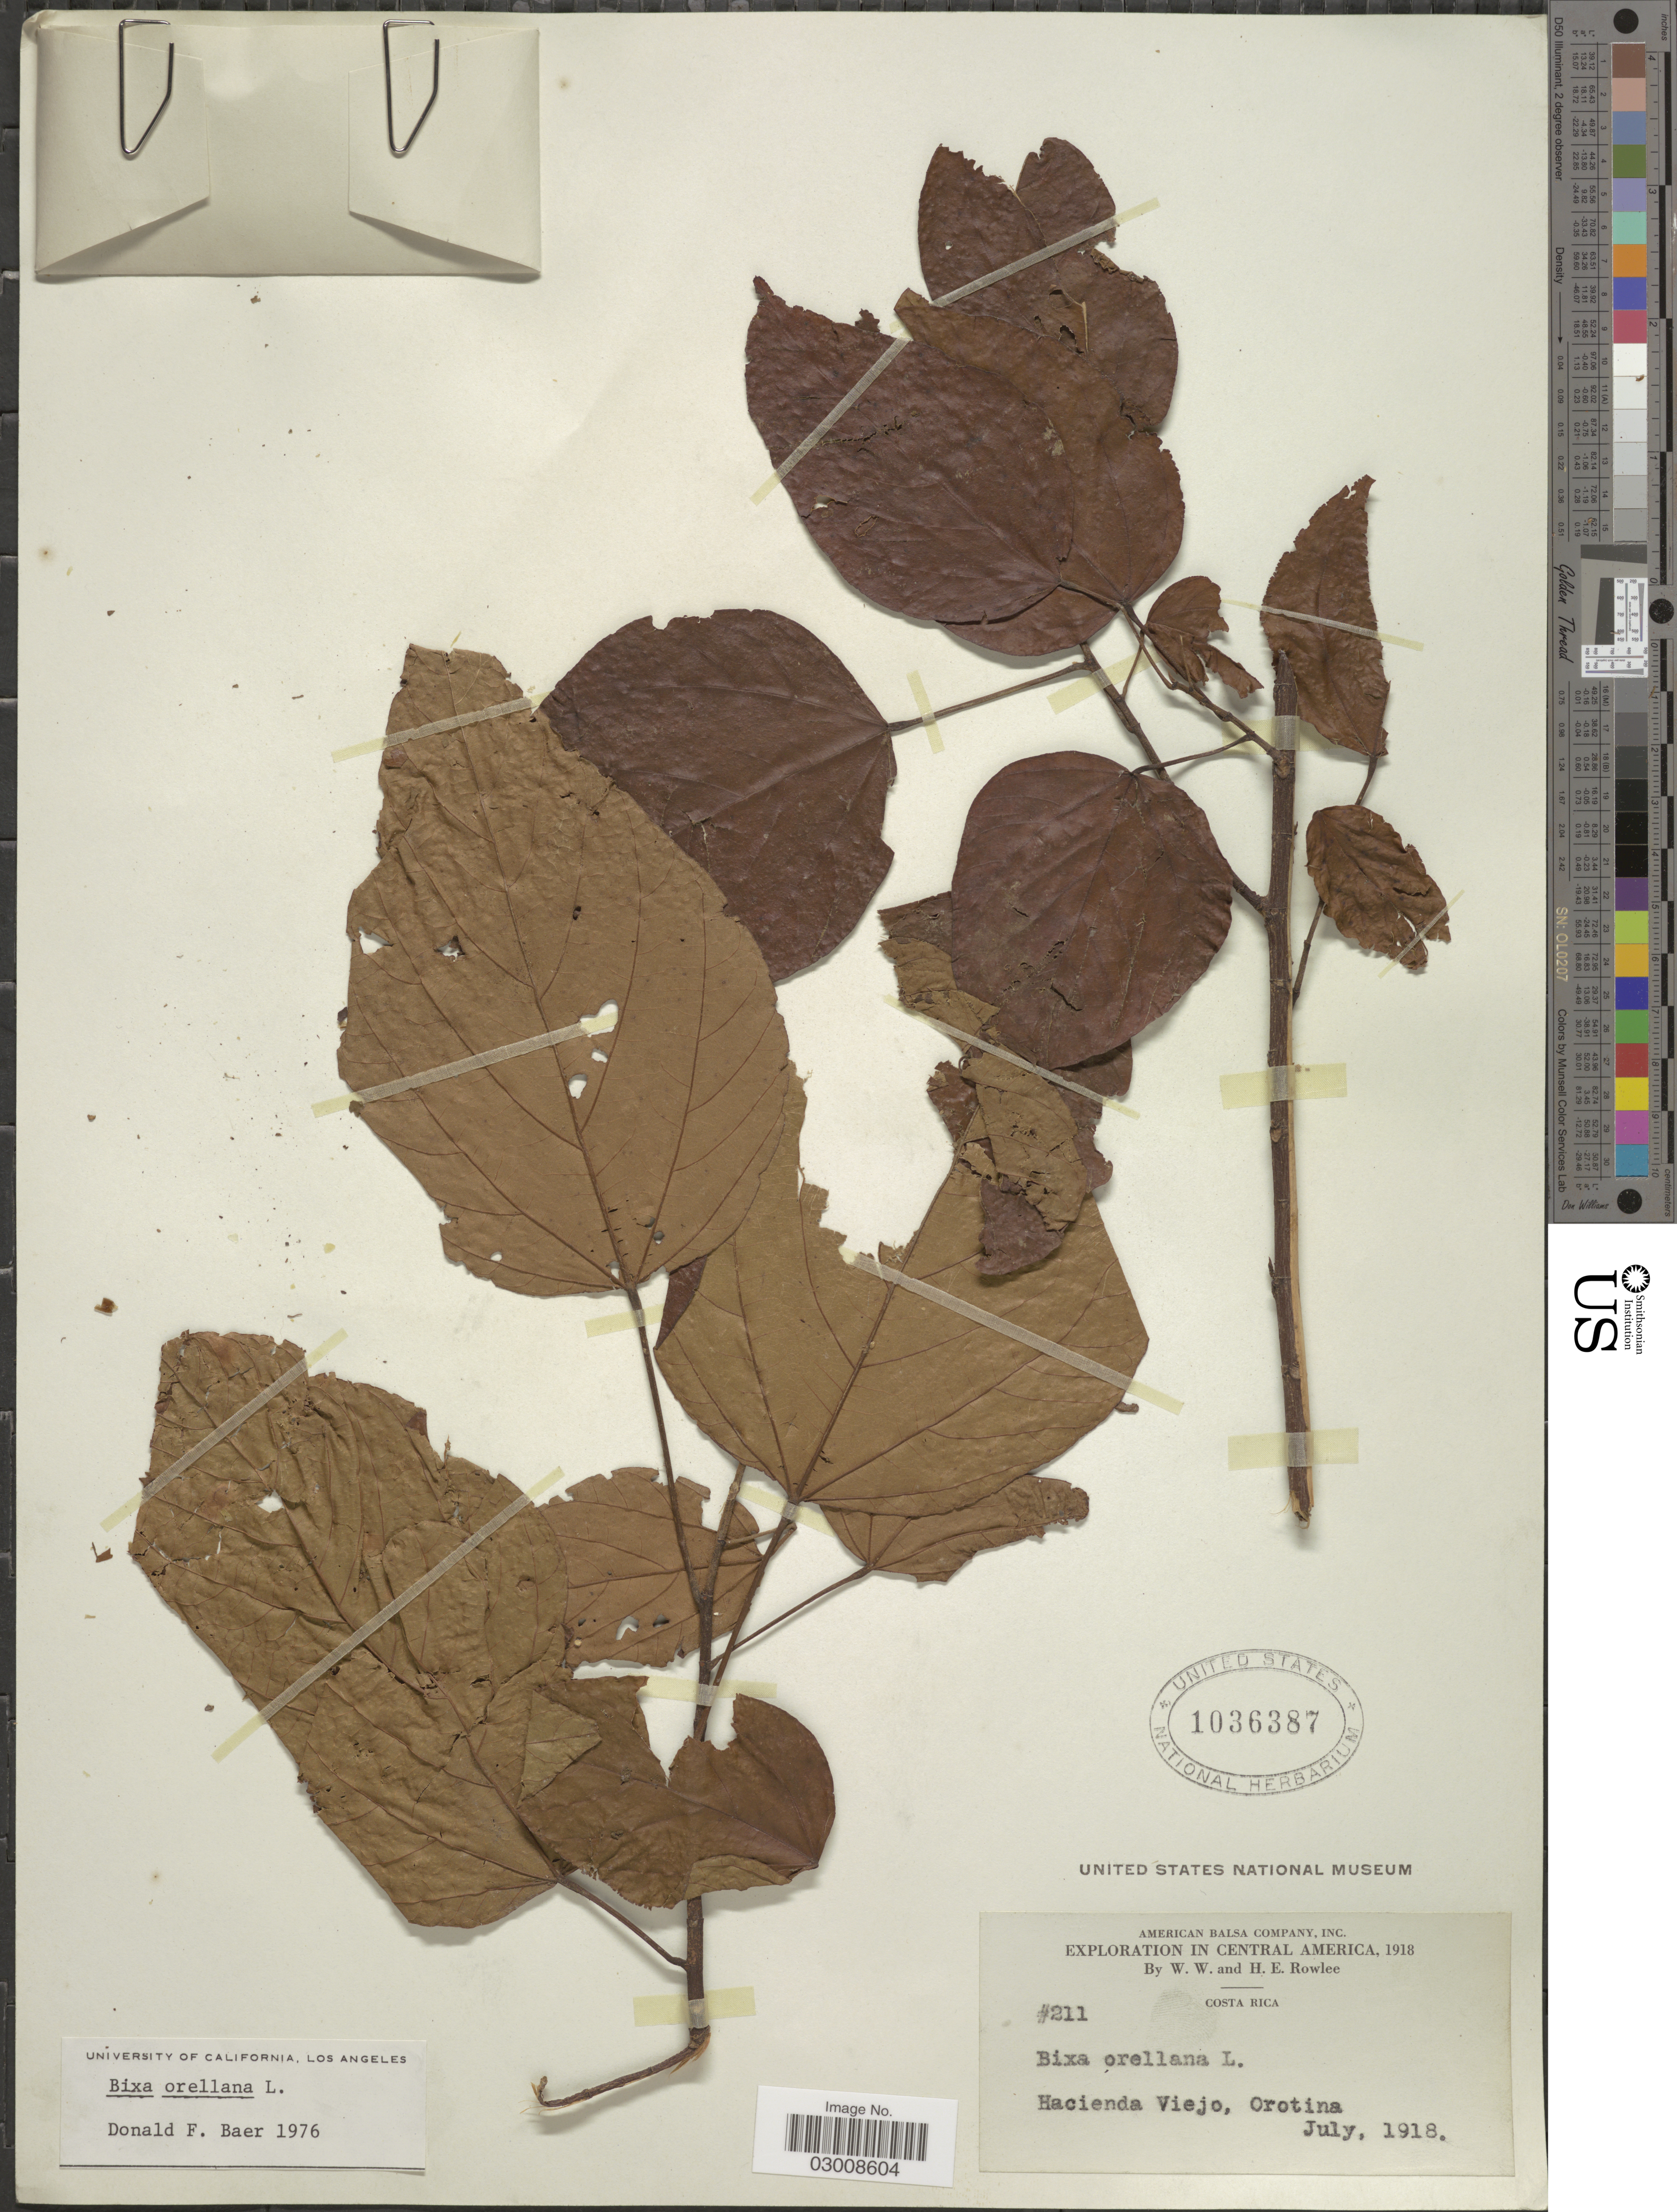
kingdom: Plantae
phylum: Tracheophyta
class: Magnoliopsida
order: Malvales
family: Bixaceae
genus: Bixa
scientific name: Bixa orellana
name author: L.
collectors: W. W. Rowlee & H. E. Rowlee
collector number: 211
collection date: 1918-07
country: Costa Rica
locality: Hacienda Viejo, Orotina.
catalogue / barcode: US 1036387